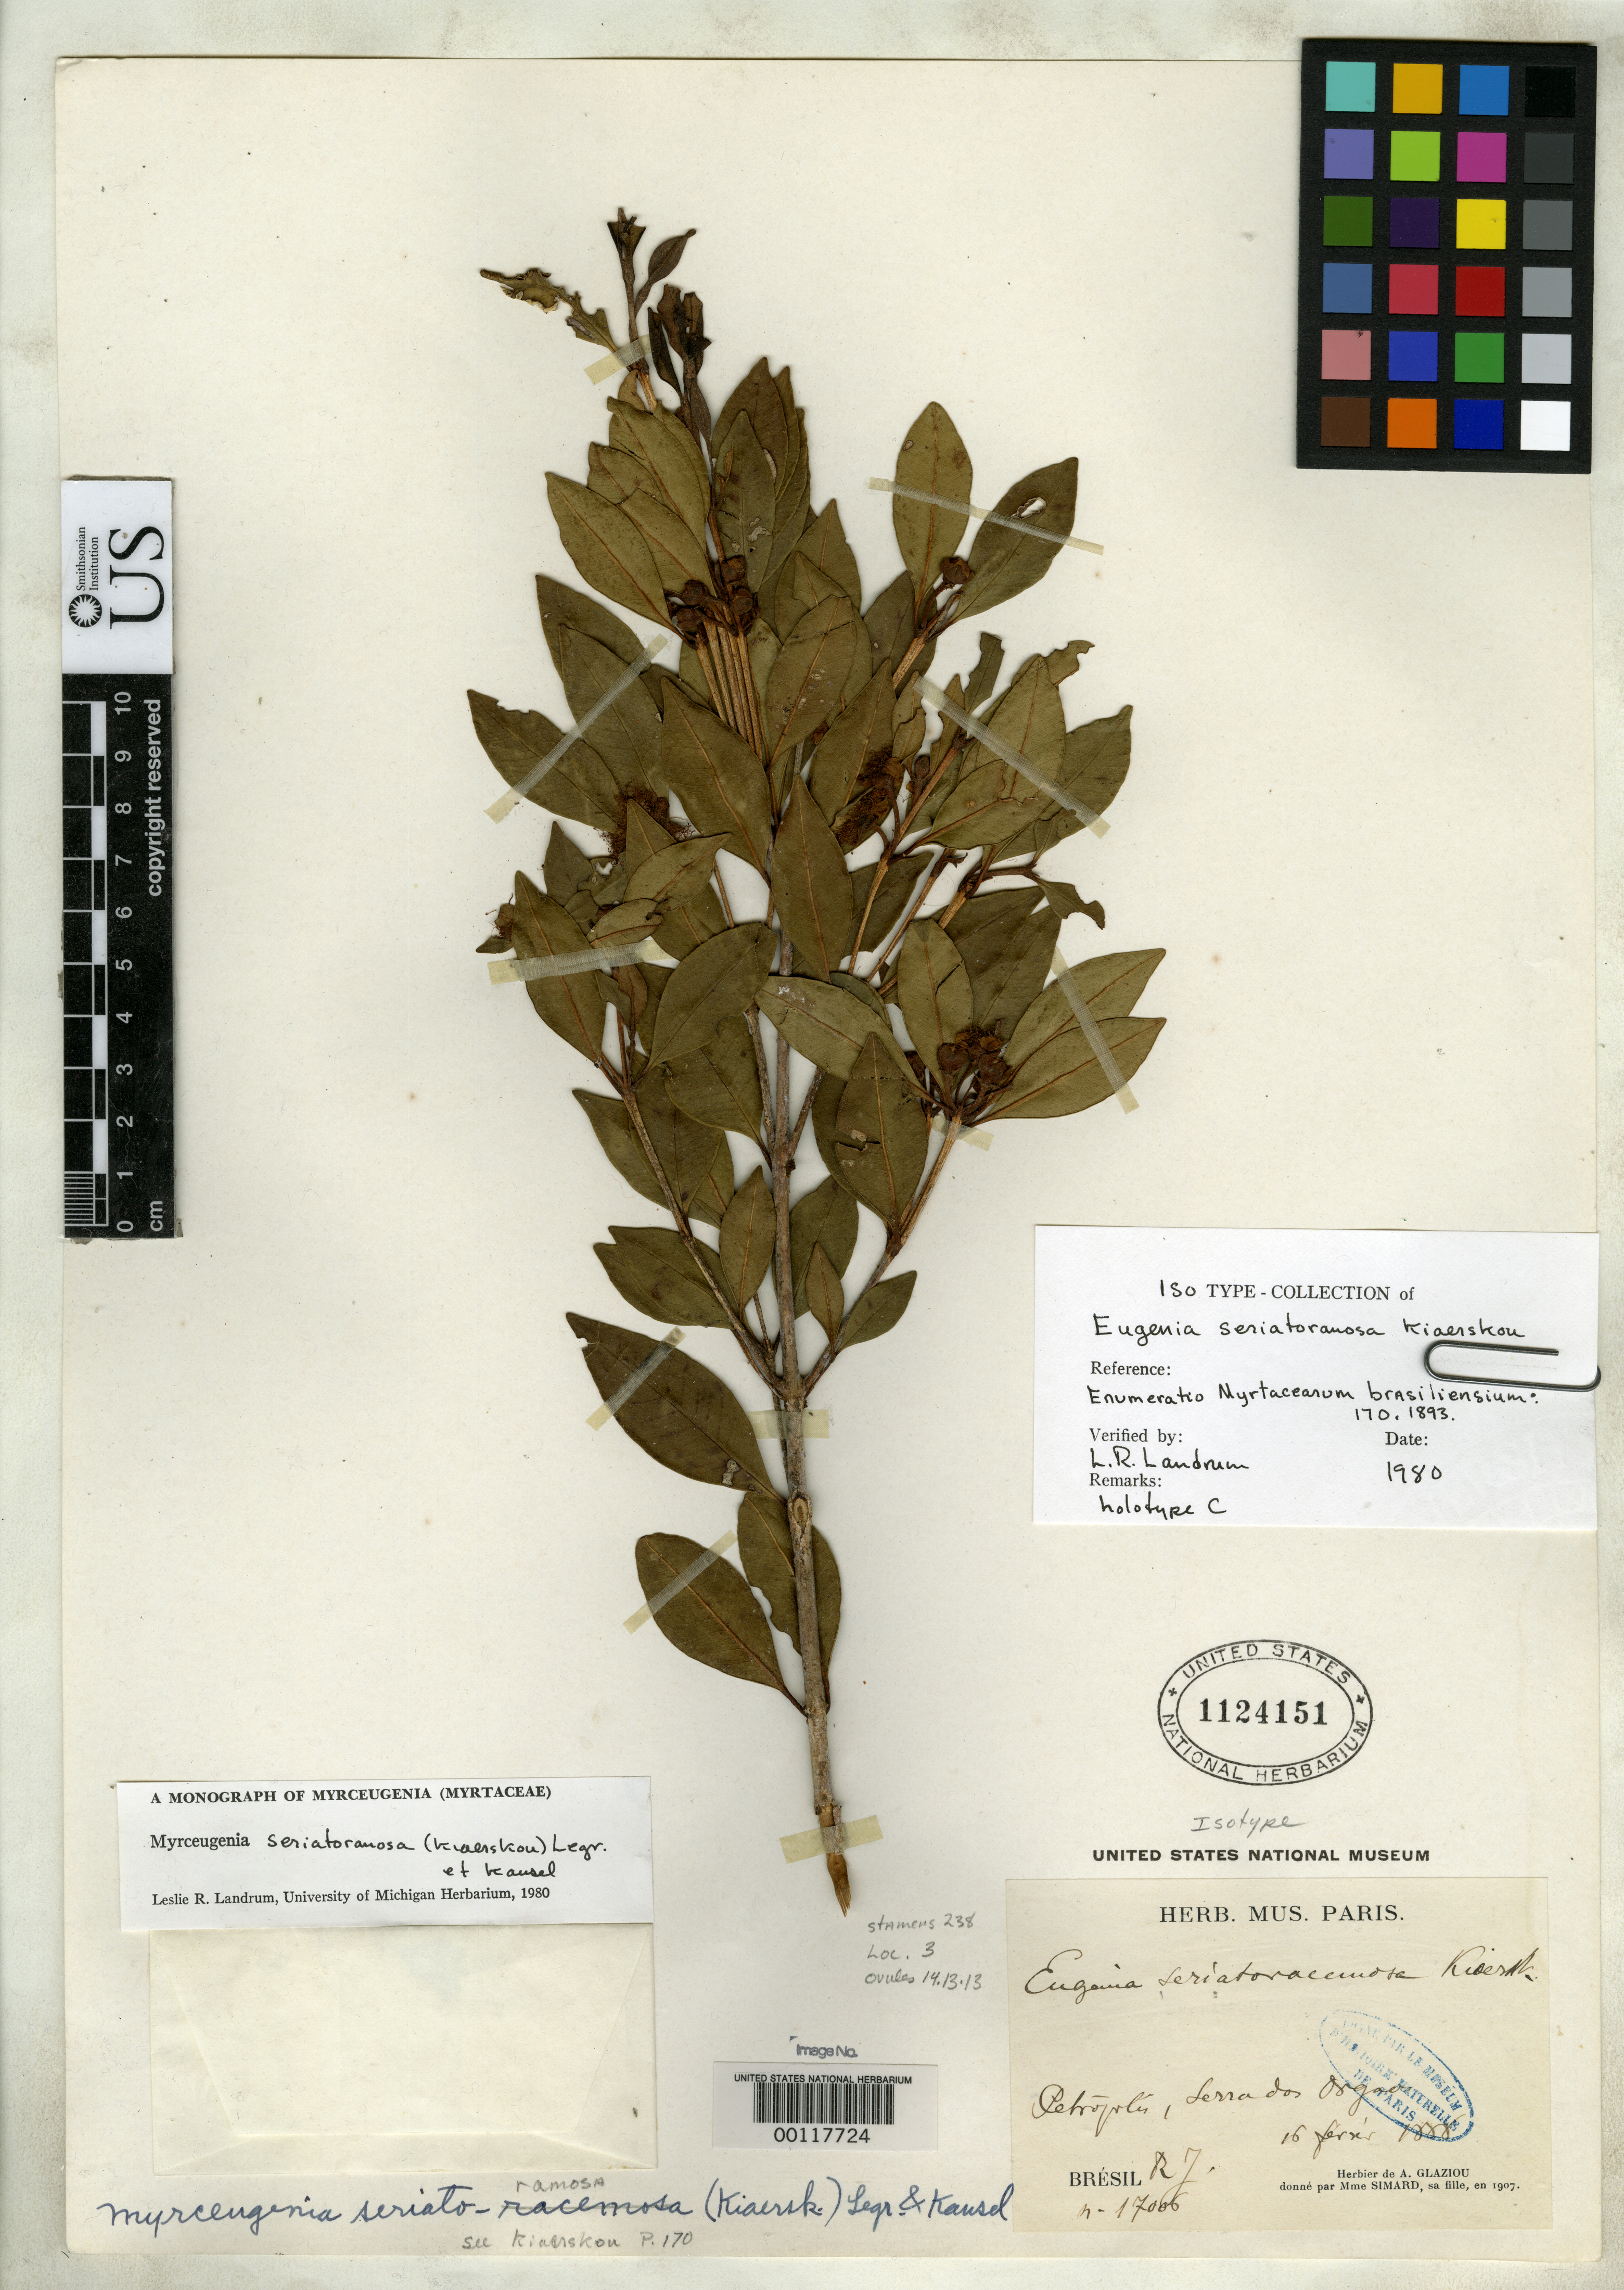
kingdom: Plantae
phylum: Tracheophyta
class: Magnoliopsida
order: Myrtales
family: Myrtaceae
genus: Eugenia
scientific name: Eugenia seriatoramosa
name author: Kiaersk.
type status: Isotype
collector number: H 17006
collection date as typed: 16 Feb 1888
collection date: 1888-02-16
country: Brazil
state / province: Rio de Janeiro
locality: Petropolis.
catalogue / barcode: US 1124151